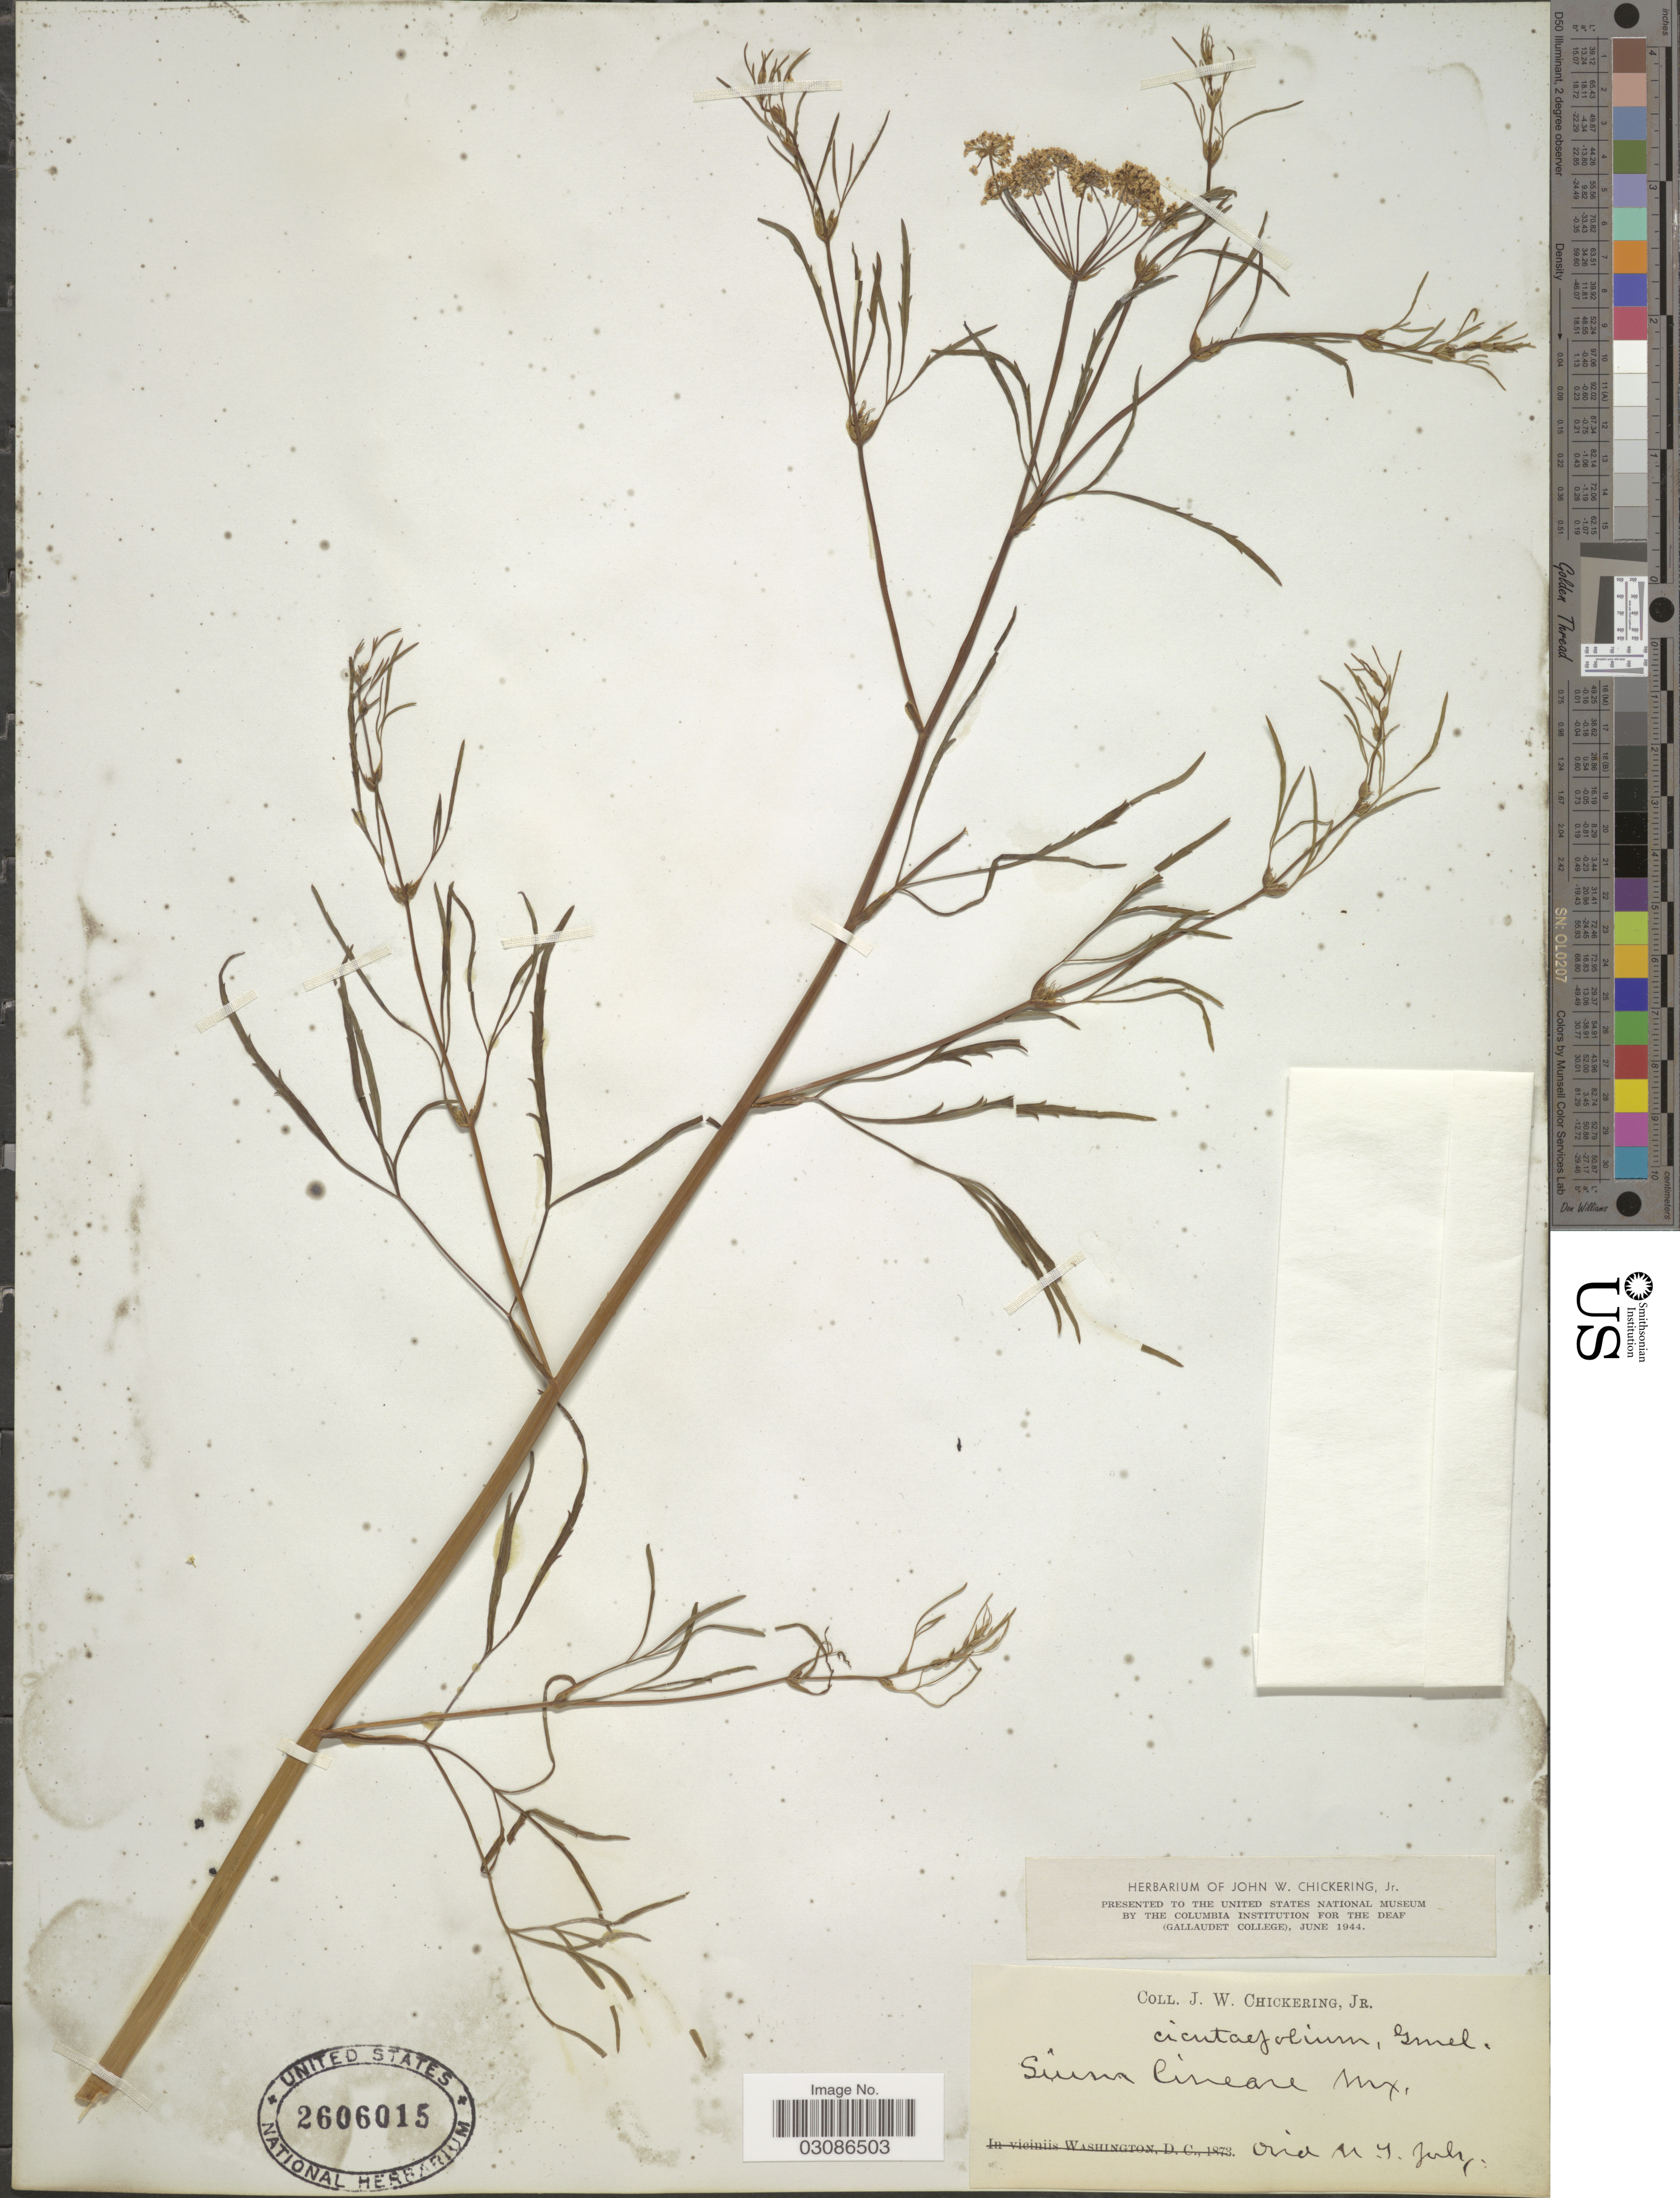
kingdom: Plantae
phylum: Tracheophyta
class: Magnoliopsida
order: Apiales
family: Apiaceae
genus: Sium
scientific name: Sium suave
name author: Walter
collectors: J. W. Chickering Jr.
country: United States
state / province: New York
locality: Ovid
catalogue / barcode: US 2606015